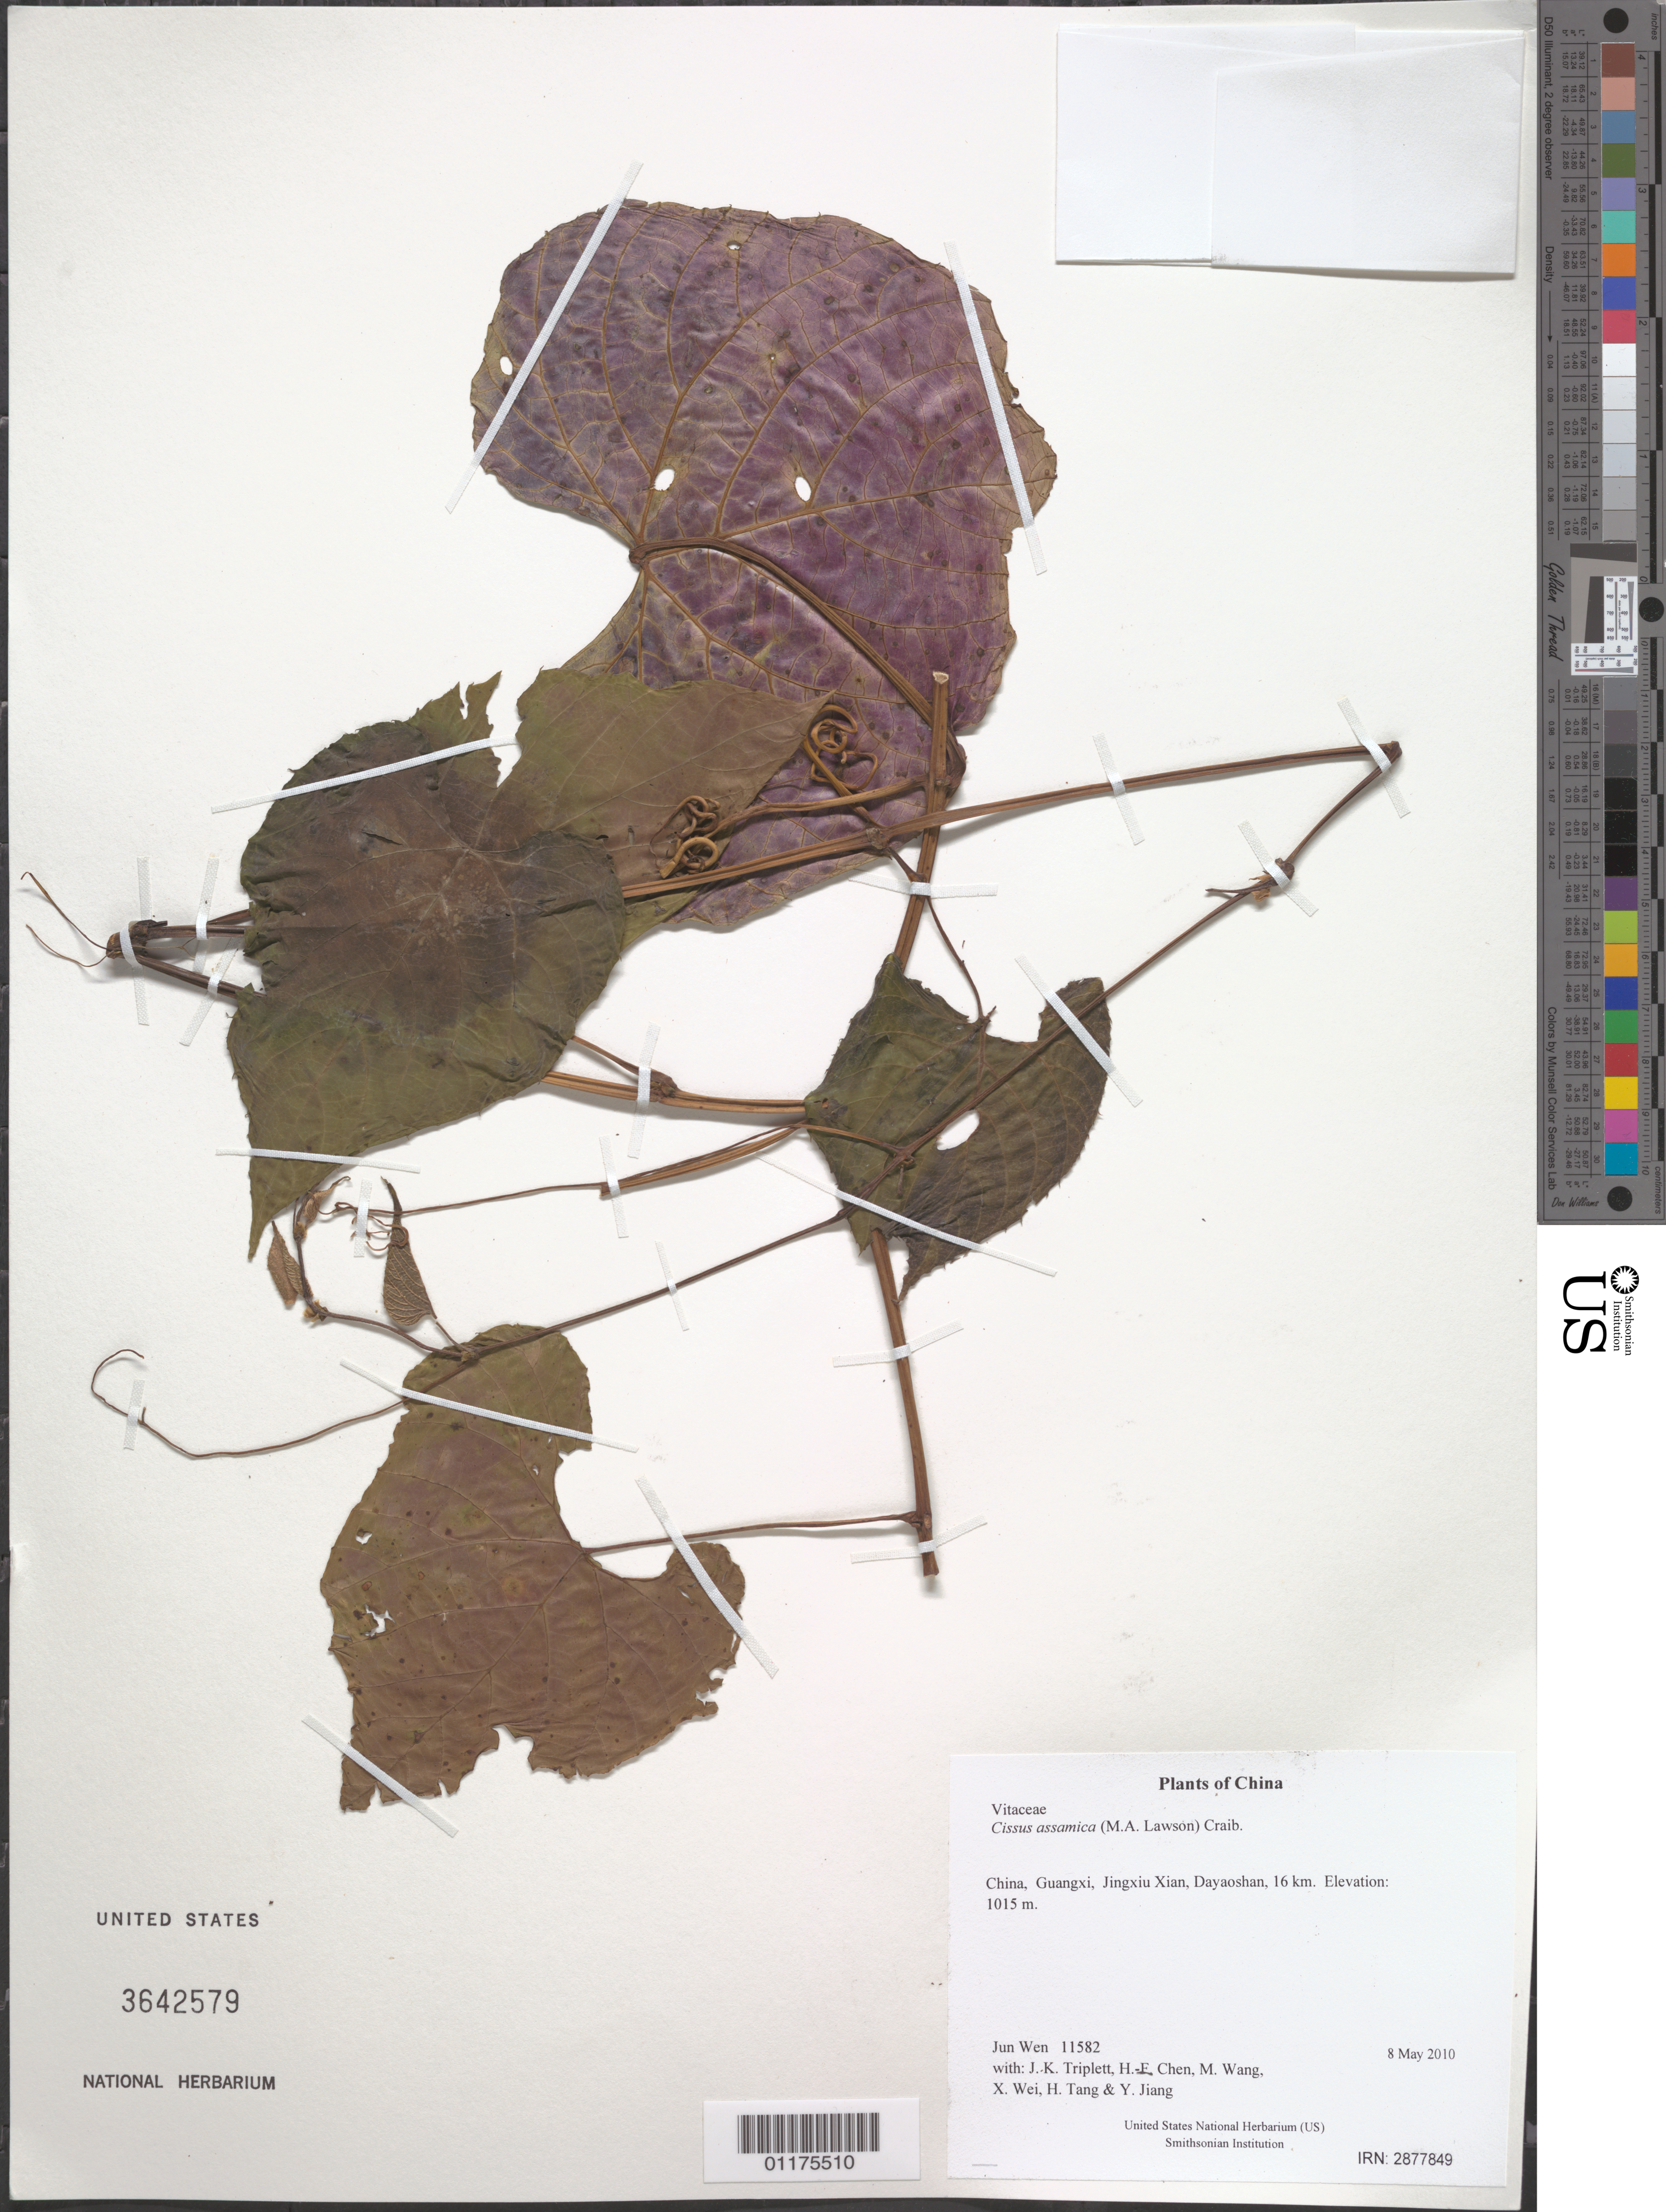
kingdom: Plantae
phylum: Tracheophyta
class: Magnoliopsida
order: Vitales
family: Vitaceae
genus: Cissus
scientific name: Cissus assamica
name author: (M.A. Lawson) Craib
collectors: J. Wen, J. K. Triplett, H.-F. Chen, M. Wang, X. Wei, H. Tang & Y. Jiang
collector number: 11582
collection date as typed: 8 May 2010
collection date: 2010-05-08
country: China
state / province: Guangxi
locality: Jingxiu Xian, Dayaoshan, 16 km.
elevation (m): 1015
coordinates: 24 08.714 N, 110 14.355 E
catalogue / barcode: US 3642579